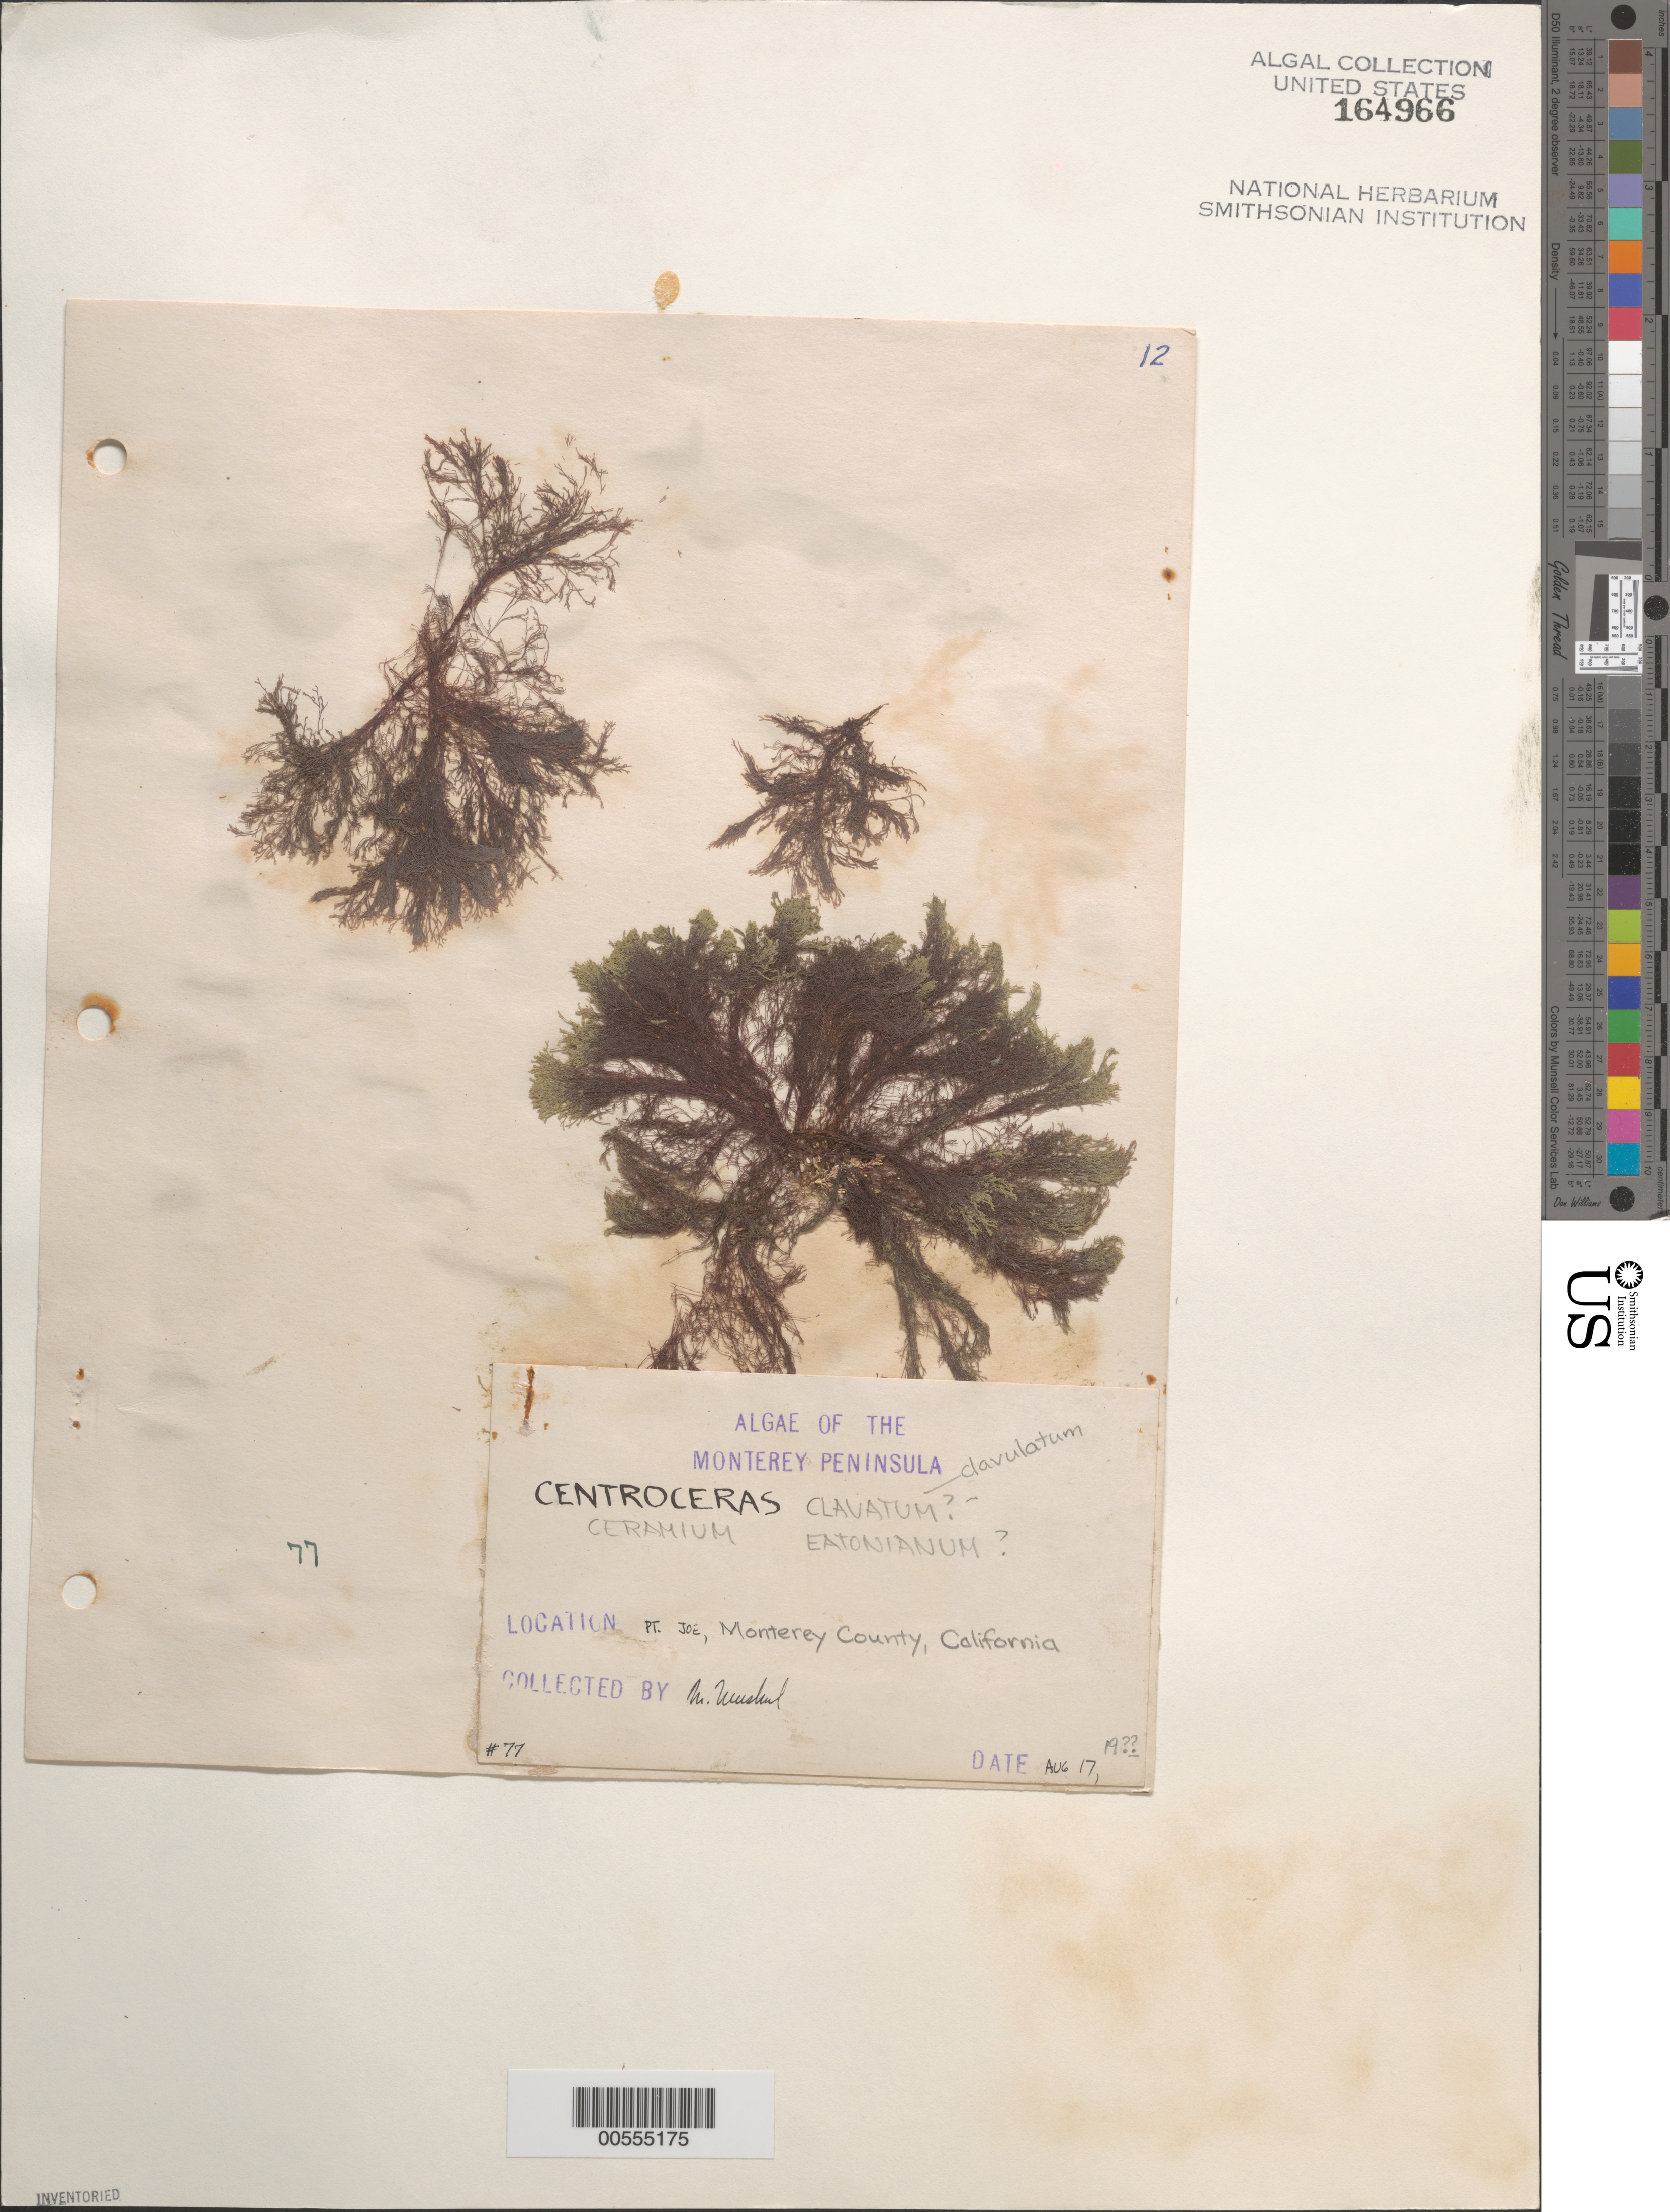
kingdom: Plantae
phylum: Rhodophyta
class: Florideophyceae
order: Ceramiales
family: Ceramiaceae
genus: Centroceras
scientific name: Centroceras clavulatum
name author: (C. Agardh) Mont.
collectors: M. Neushul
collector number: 77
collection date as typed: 17 Jan 1955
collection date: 1955-01-17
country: United States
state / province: California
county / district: Monterey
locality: Point Joe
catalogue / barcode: US 164966